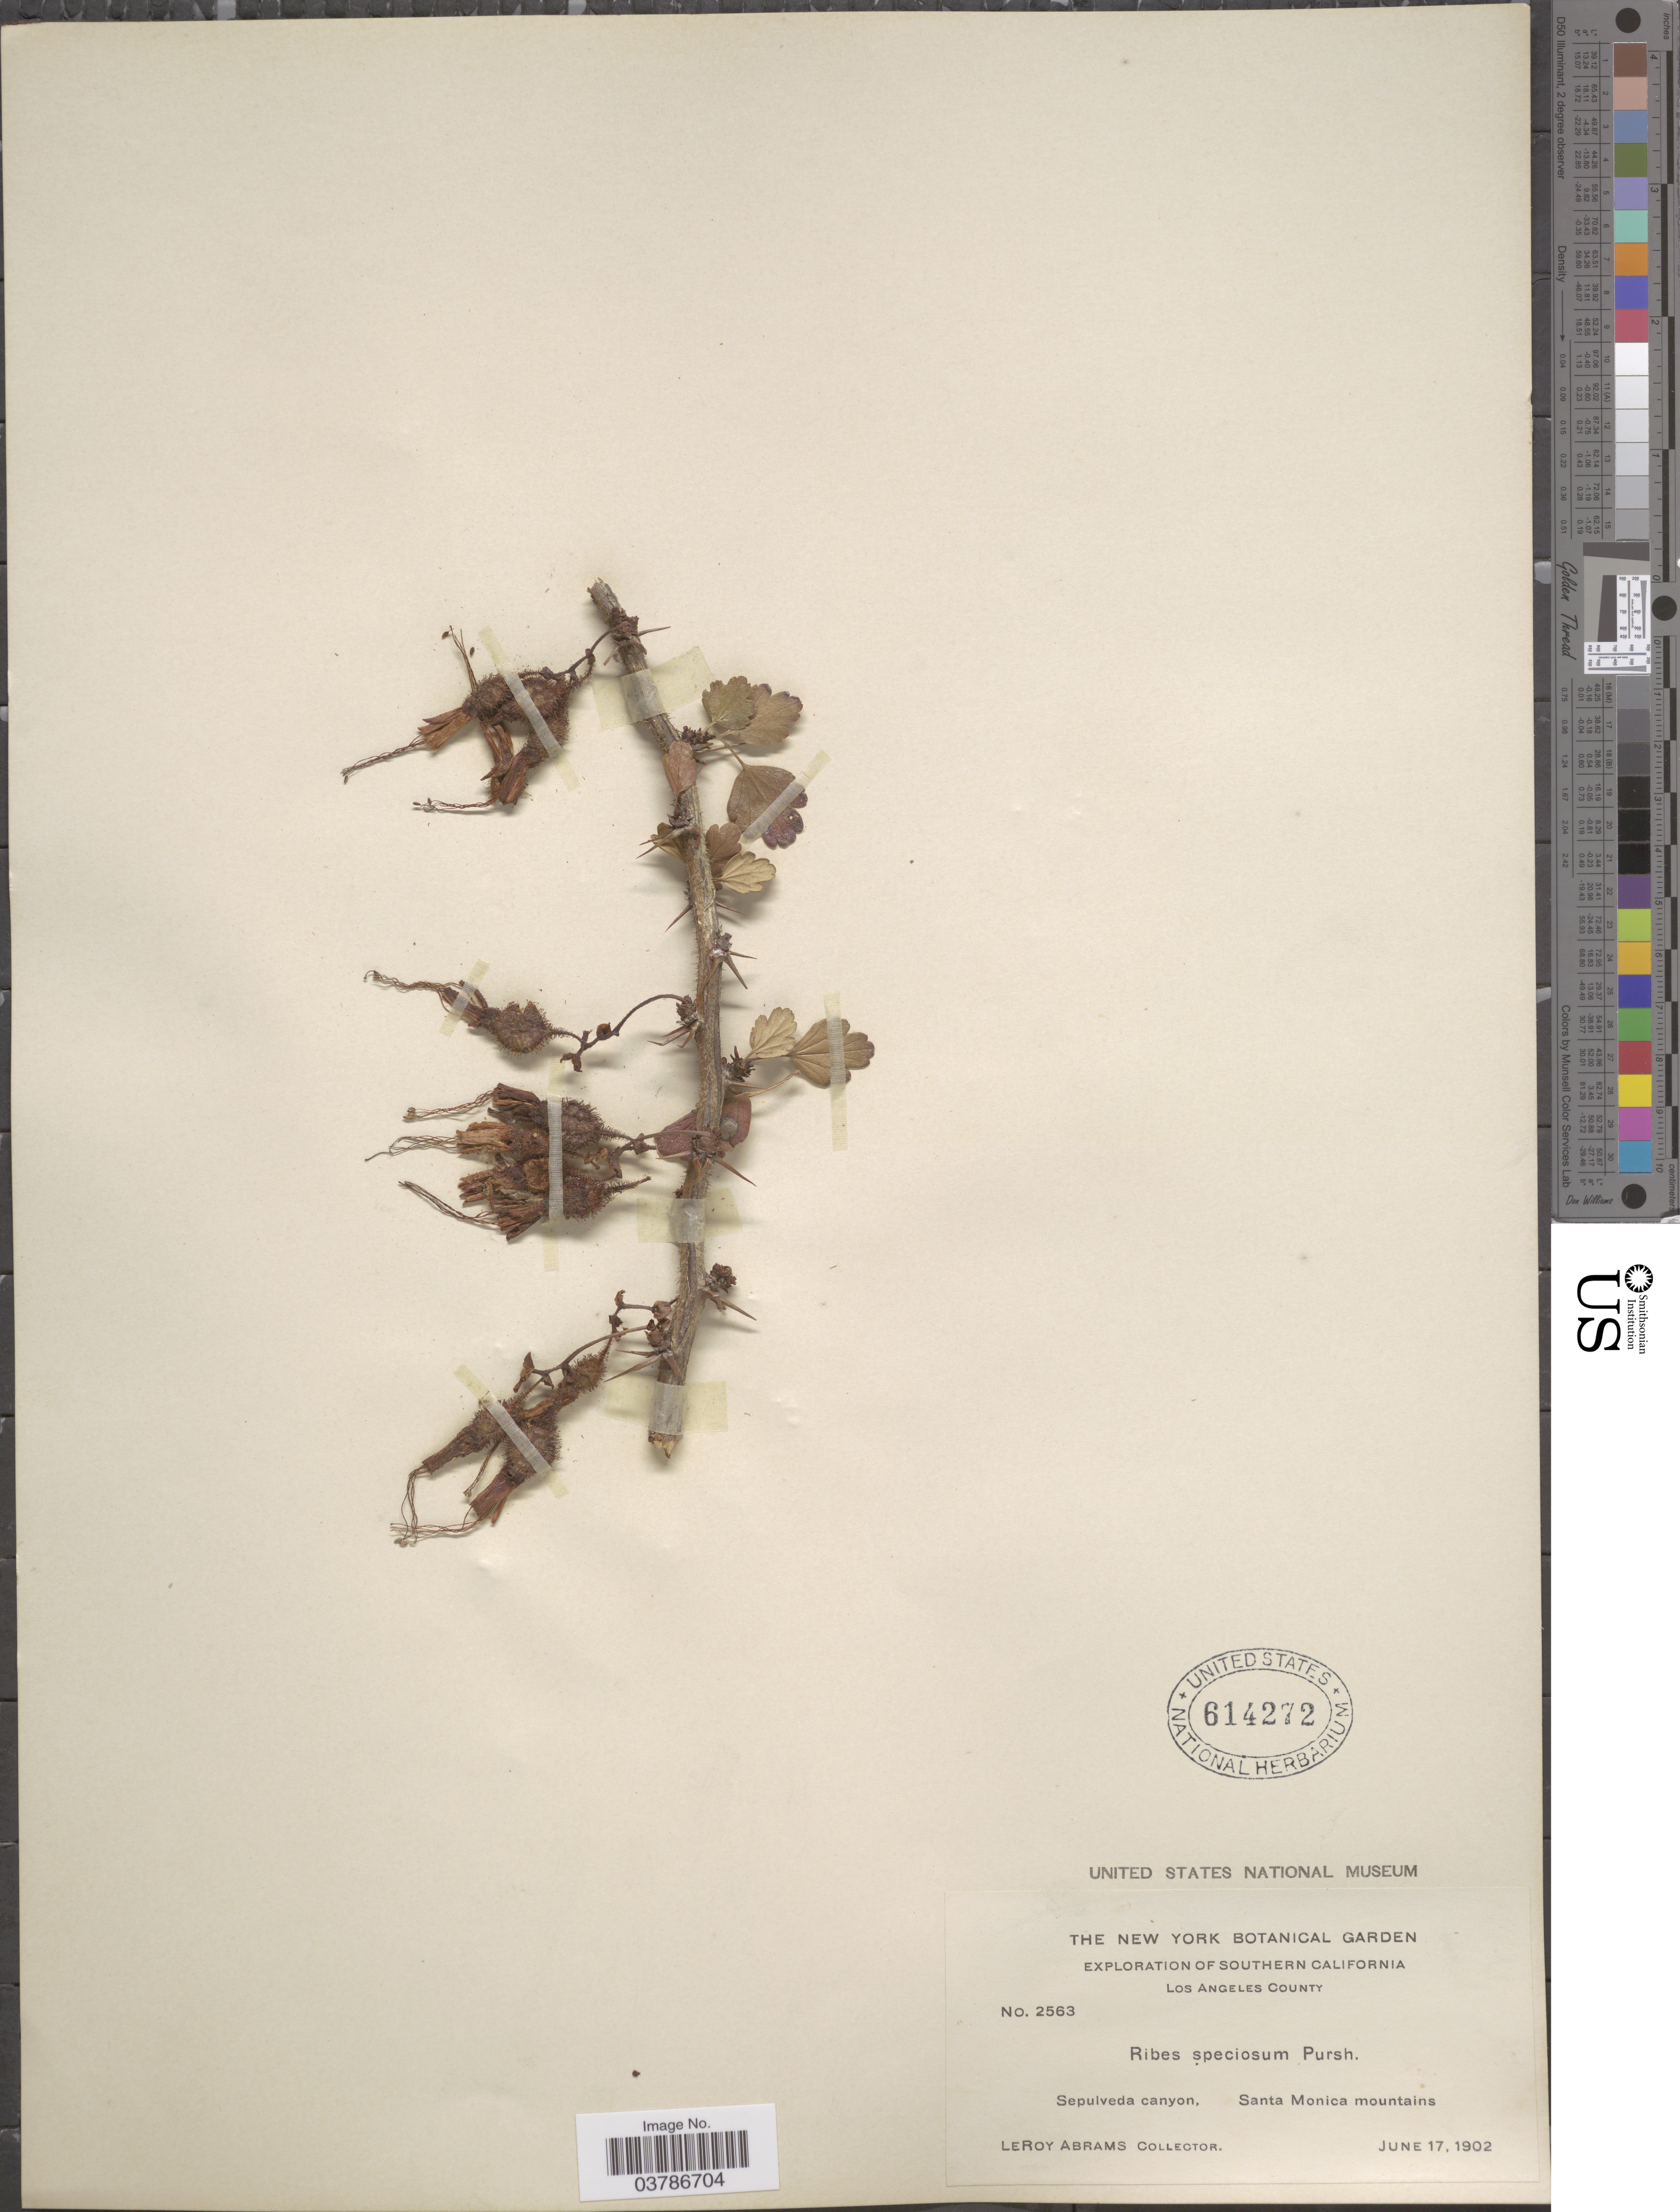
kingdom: Plantae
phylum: Tracheophyta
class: Magnoliopsida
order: Saxifragales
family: Grossulariaceae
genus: Ribes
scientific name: Ribes speciosum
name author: Pursh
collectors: L. Abrams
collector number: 2563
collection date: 1902-06-17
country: United States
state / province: California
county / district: Los Angeles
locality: Southern California. Los Angeles County. Sepulveda Canyon, Santa Monica mountains.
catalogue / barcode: US 614272